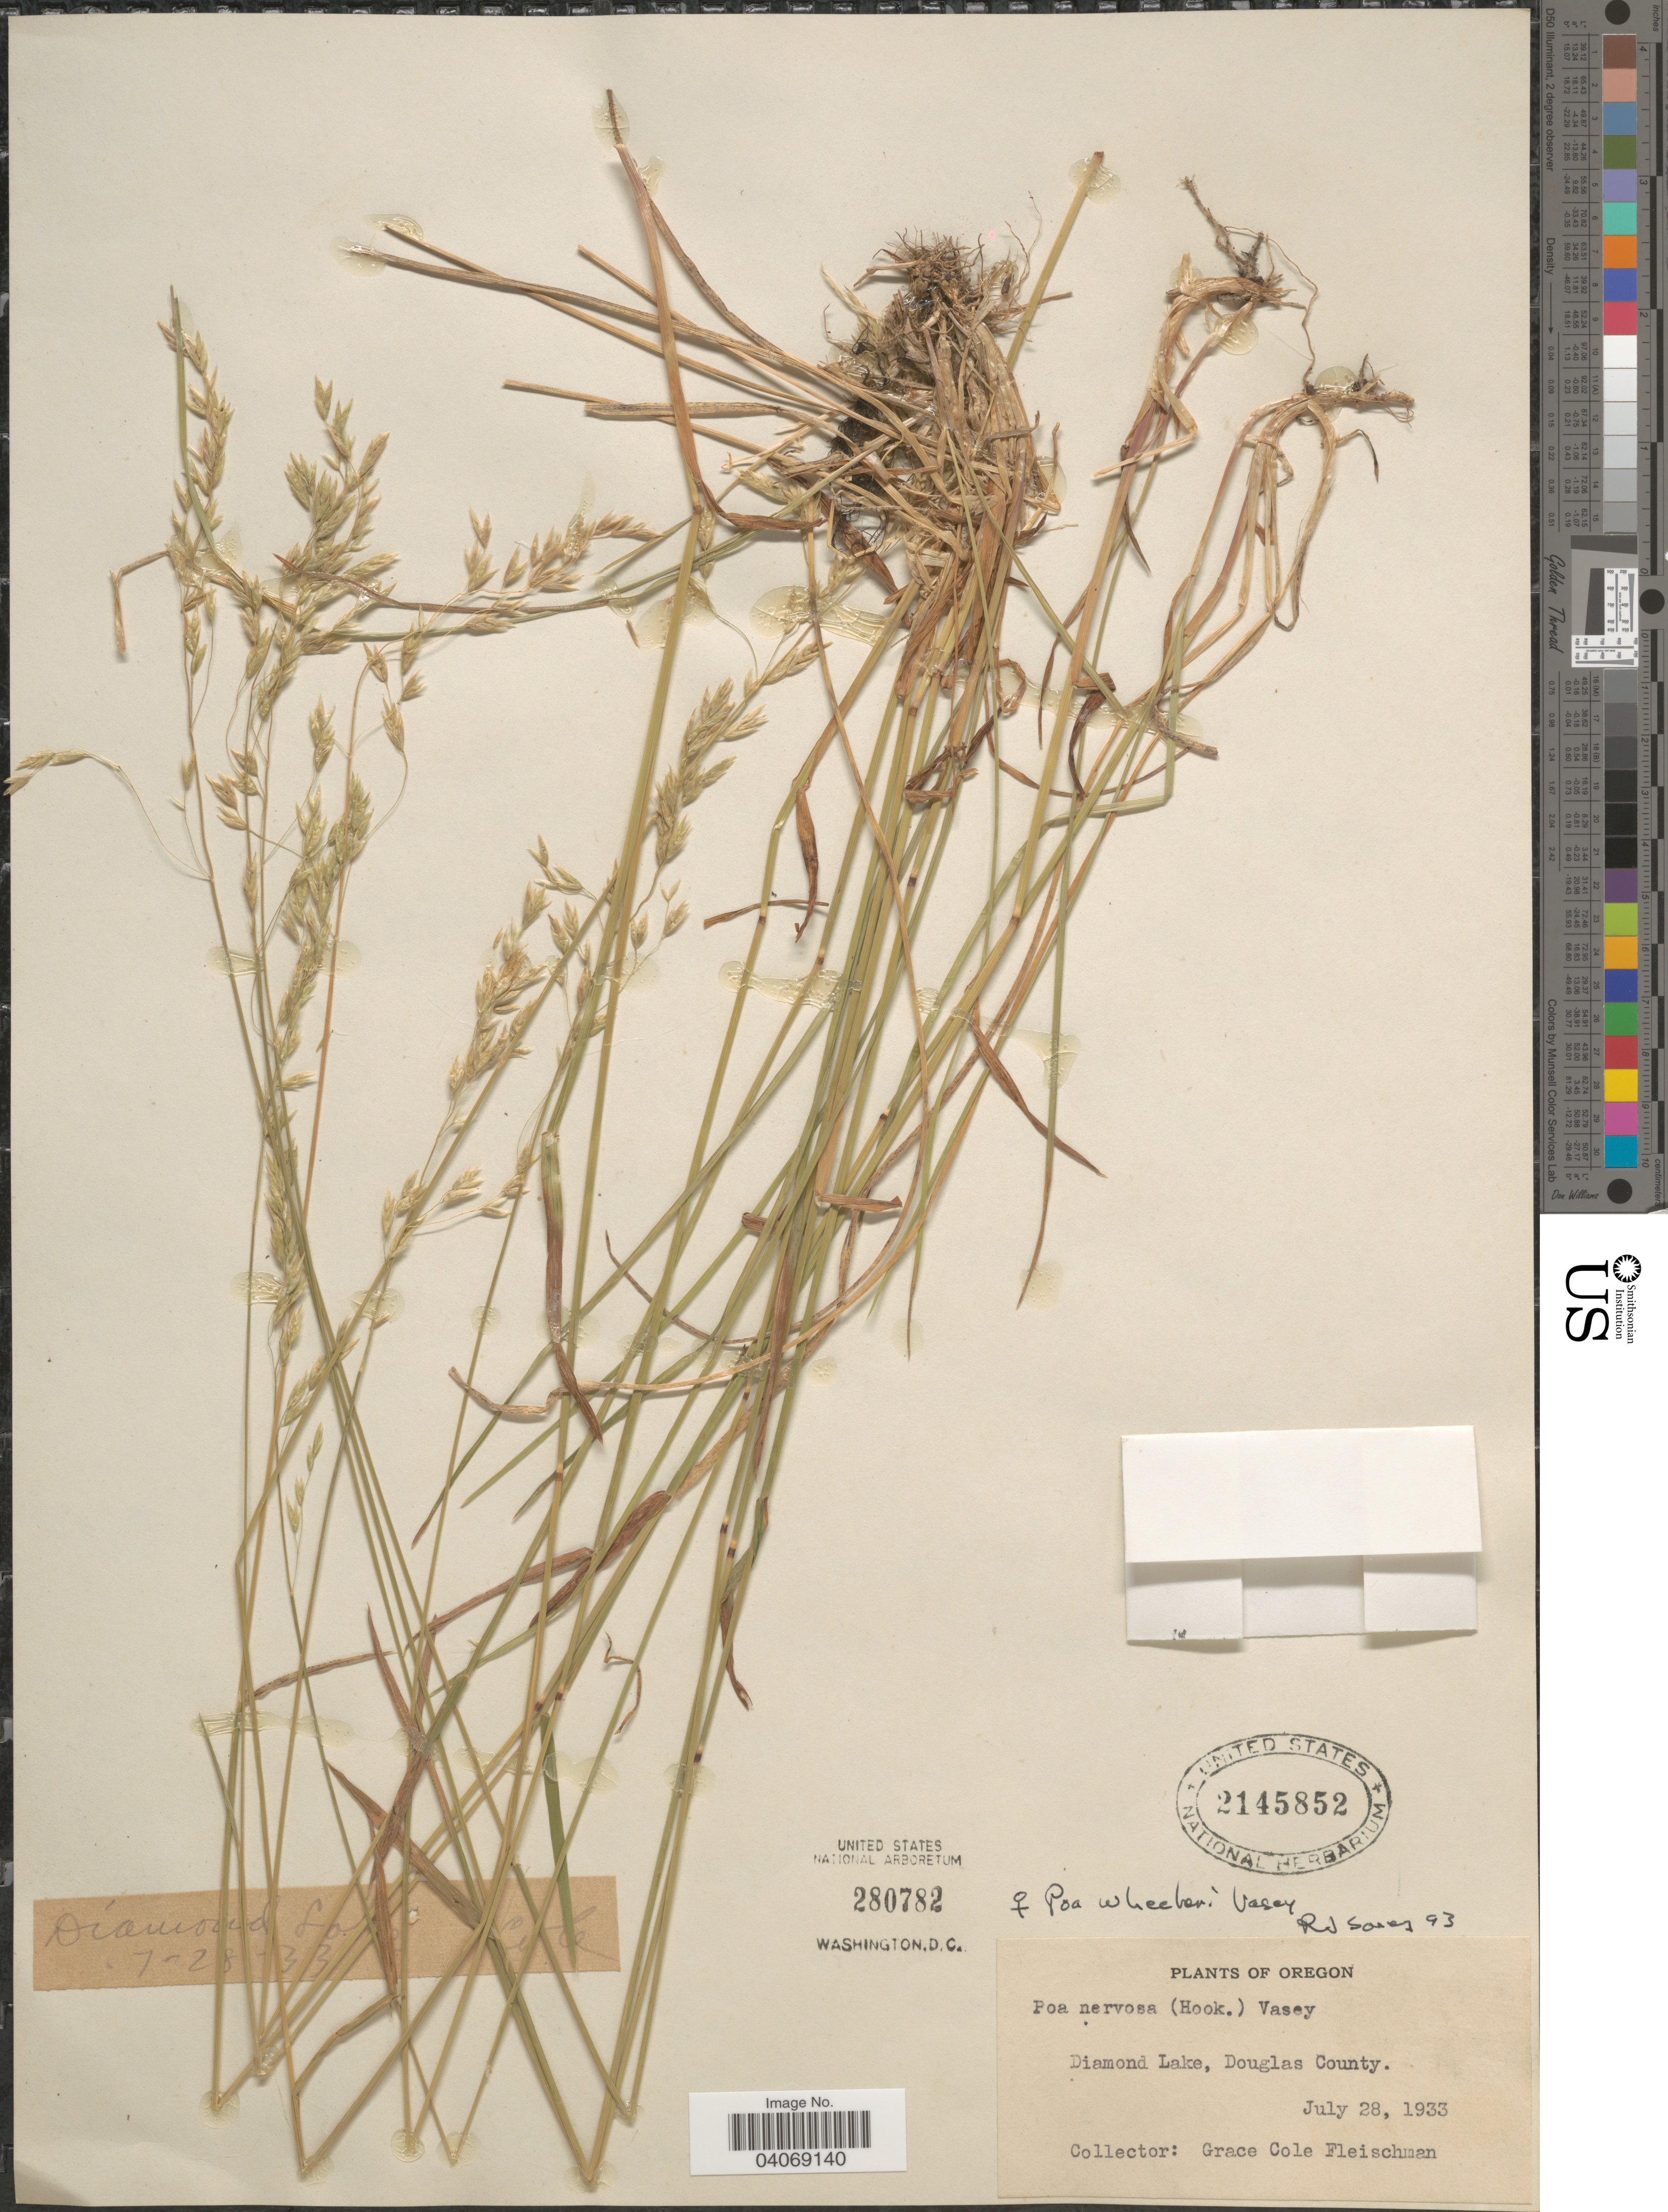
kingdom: Plantae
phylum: Tracheophyta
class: Liliopsida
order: Poales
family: Poaceae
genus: Poa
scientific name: Poa wheeleri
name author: Vasey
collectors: G. Fleischman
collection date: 1933-07-28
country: United States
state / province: Oregon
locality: Diamond Lake, Douglas County.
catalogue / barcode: US 2145852